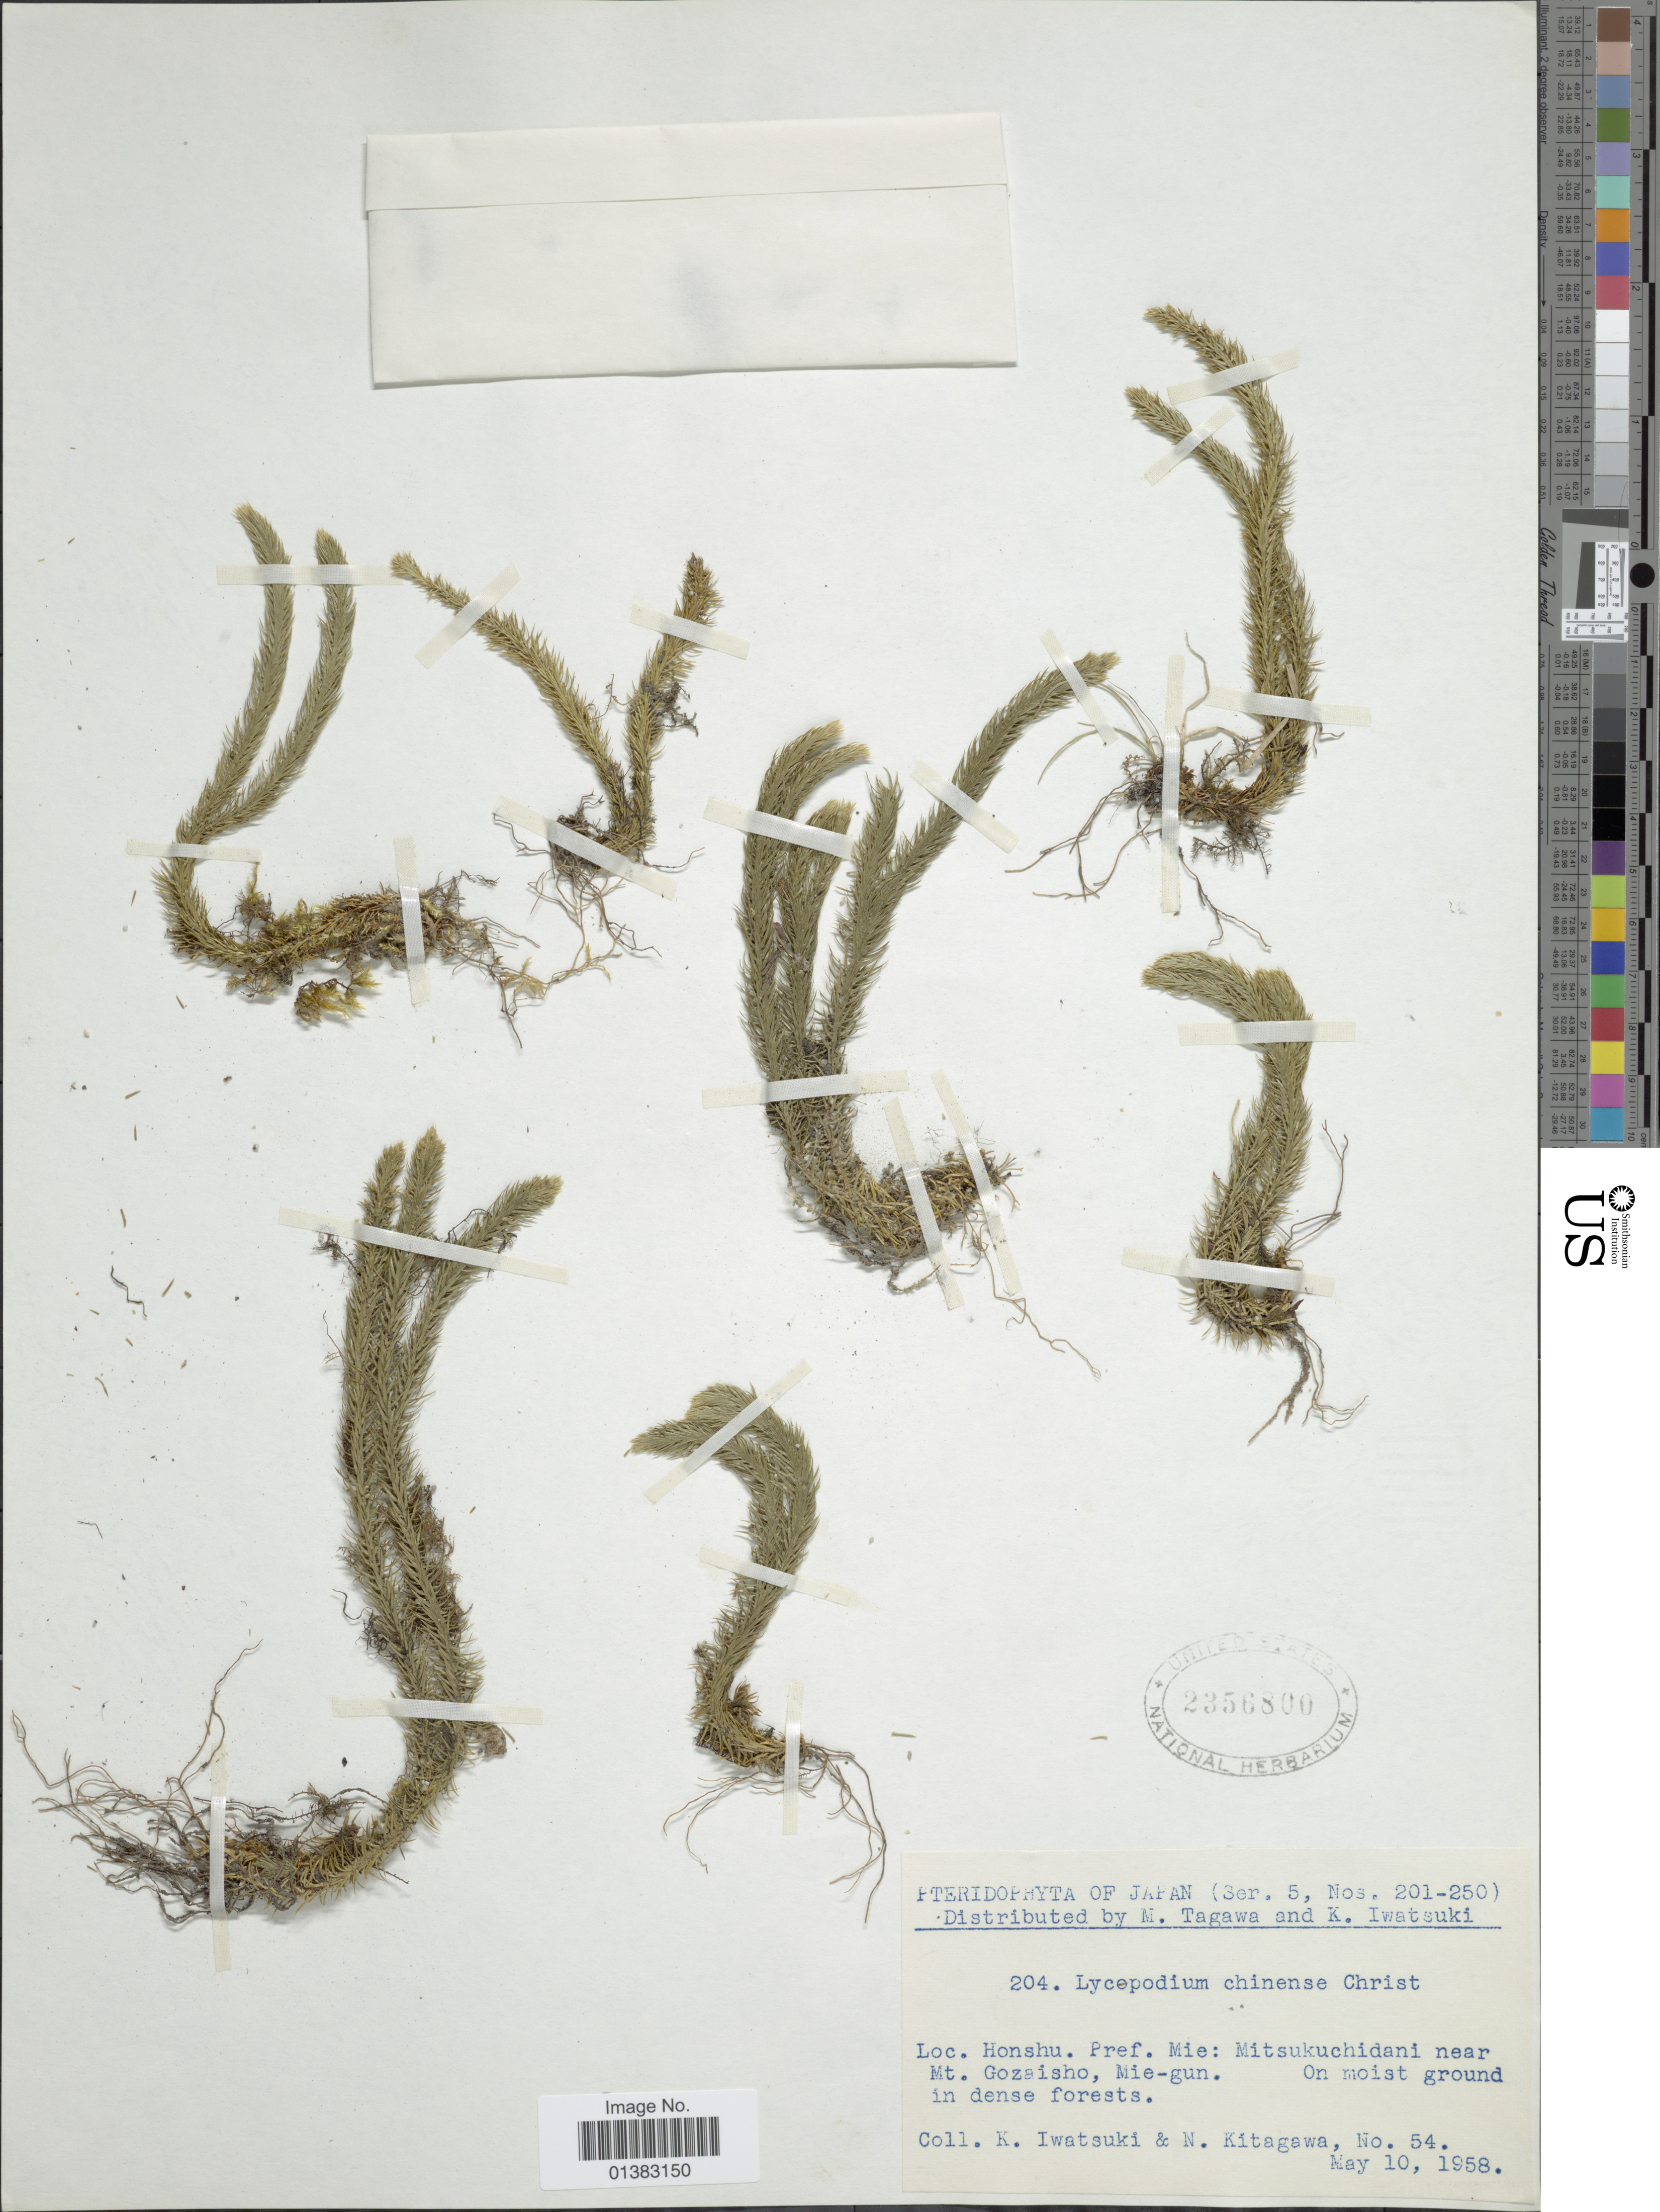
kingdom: Plantae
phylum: Tracheophyta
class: Lycopodiopsida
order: Lycopodiales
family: Lycopodiaceae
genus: Huperzia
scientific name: Huperzia chinensis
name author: (Christ) Ching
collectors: K. Iwatsuki & N. Kitagawa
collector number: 54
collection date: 1958-05-10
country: Japan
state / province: Mie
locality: Honshu. Pref. Mie: Mitsukuchidani near Mt. Gozaisho, Mie-gun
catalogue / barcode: US 2356800